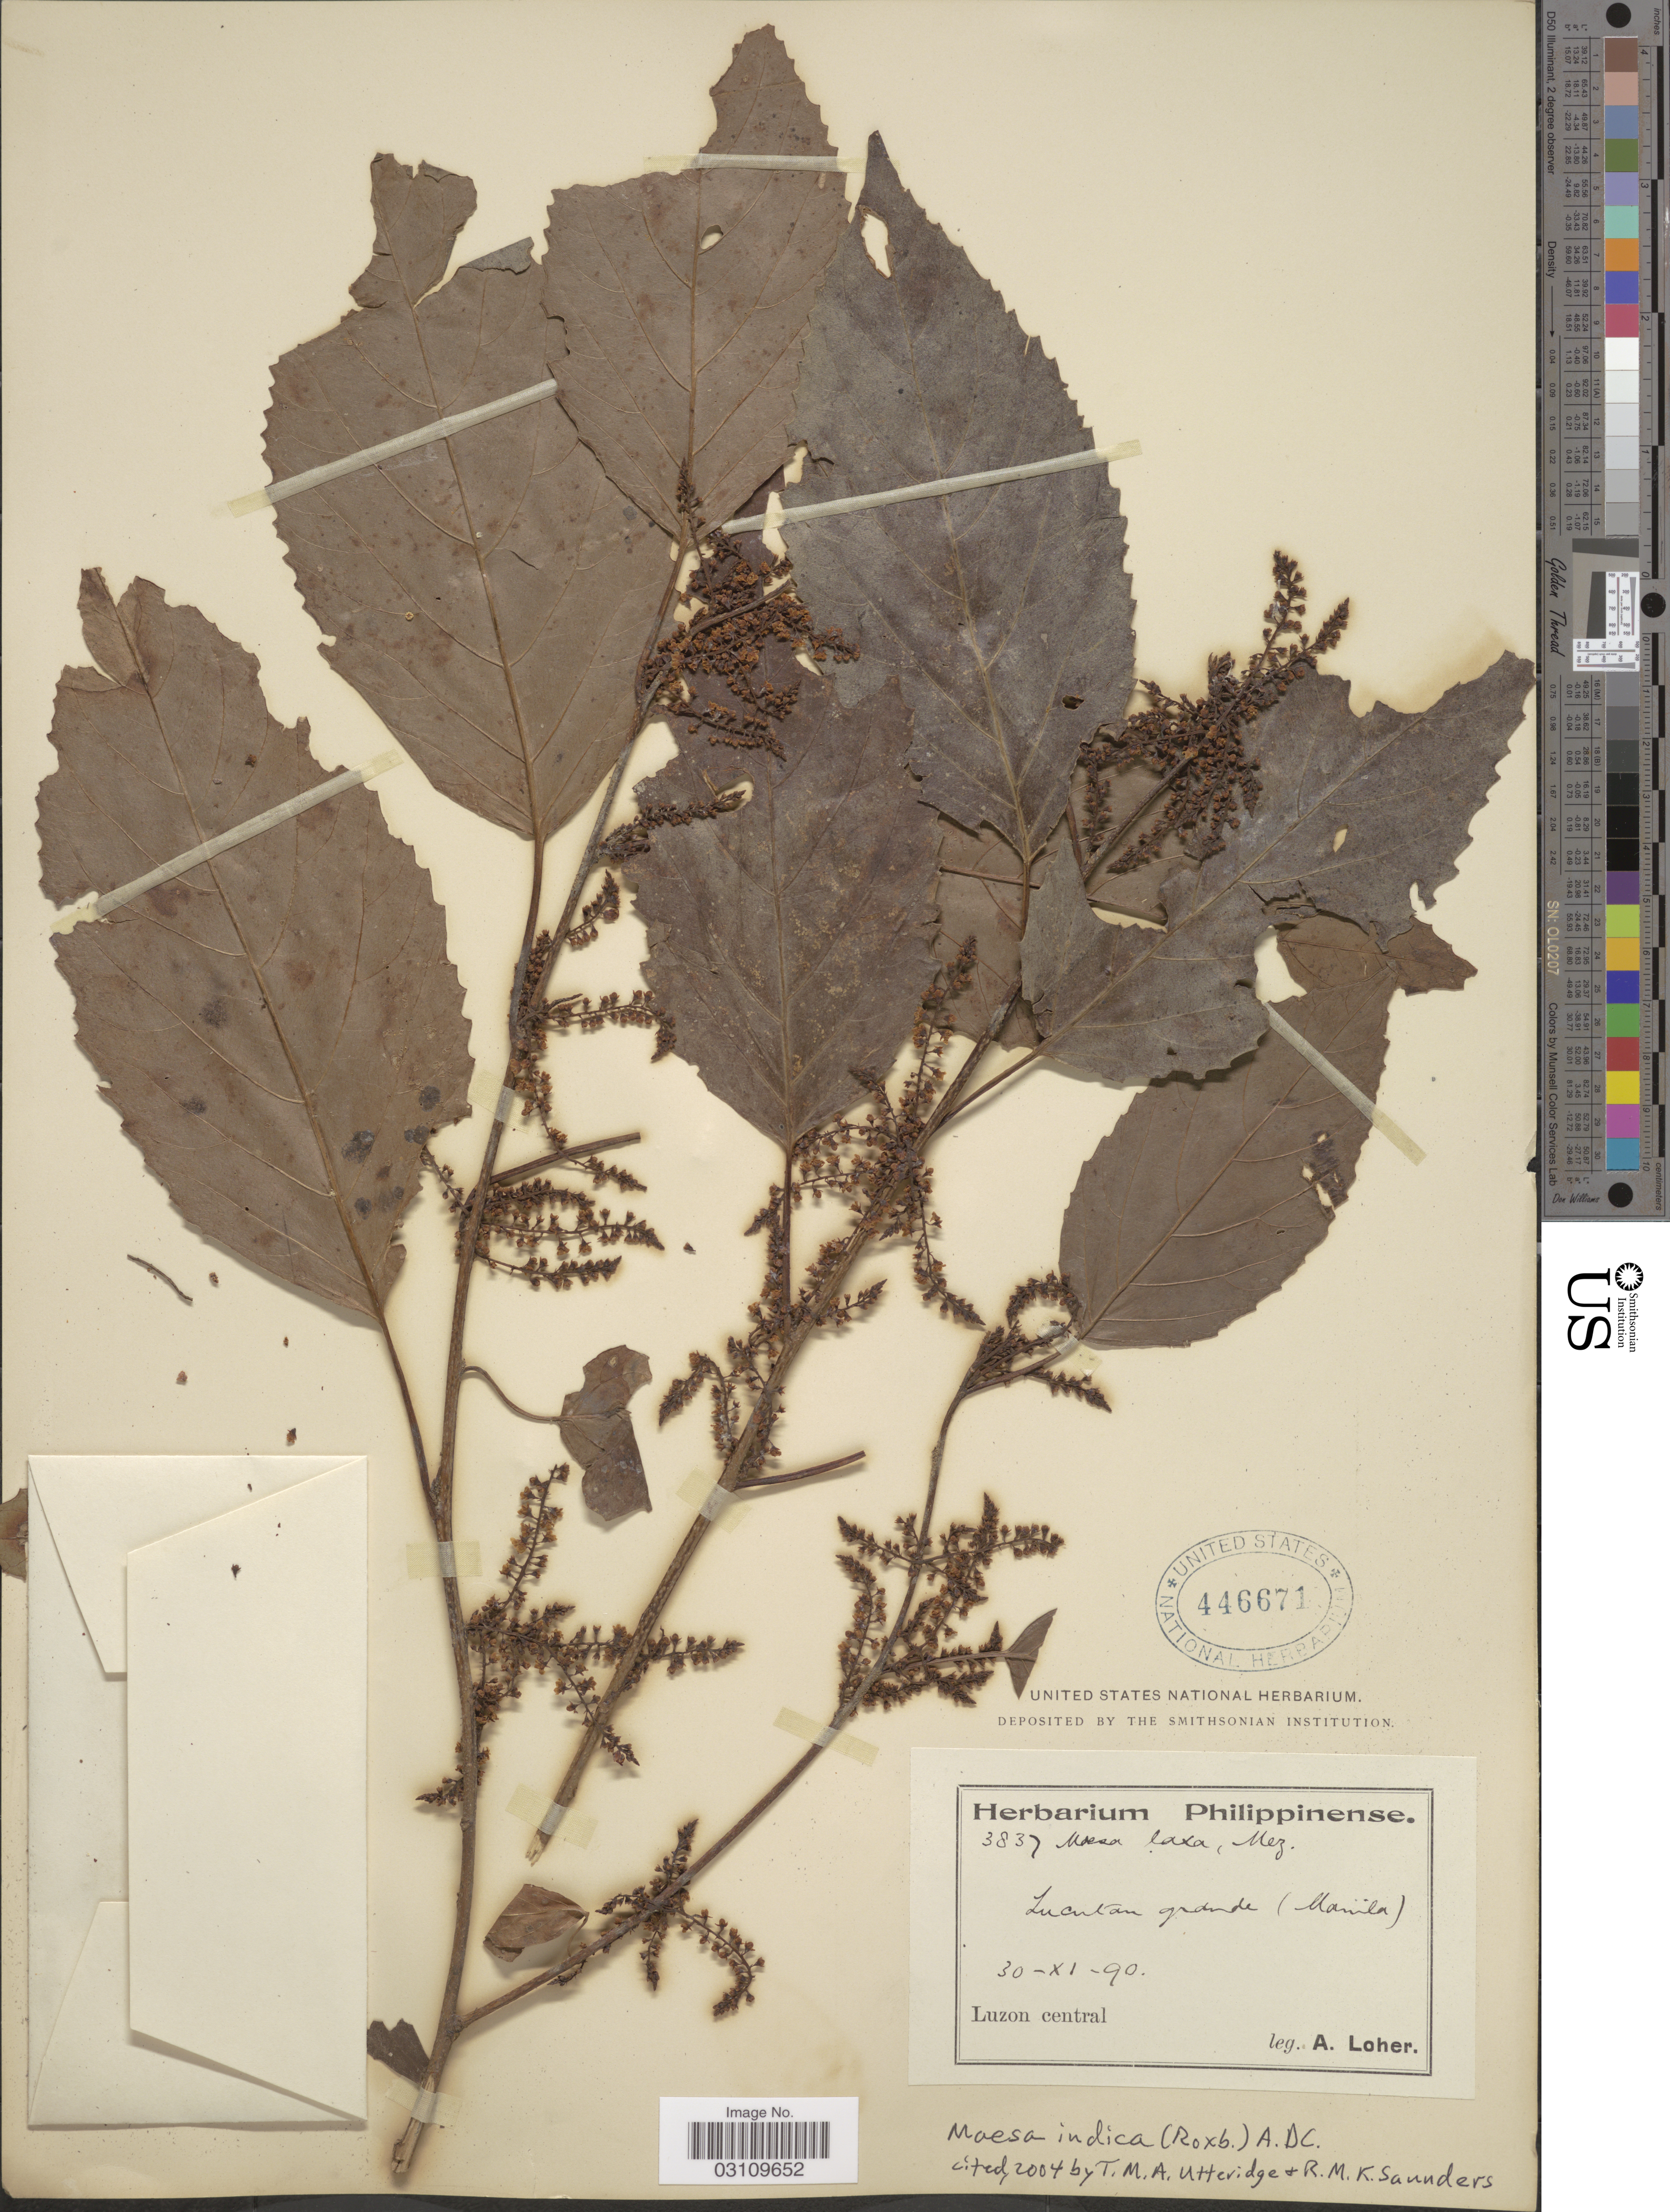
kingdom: Plantae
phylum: Tracheophyta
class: Magnoliopsida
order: Ericales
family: Primulaceae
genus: Maesa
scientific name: Maesa indica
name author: (Roxb.) A. DC.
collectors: A. Loher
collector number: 3837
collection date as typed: Transcribed d/m/y: 30/11/90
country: Philippines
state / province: Central Luzon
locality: Lucutan grande (Manila), Luzon central.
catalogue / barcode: US 446671